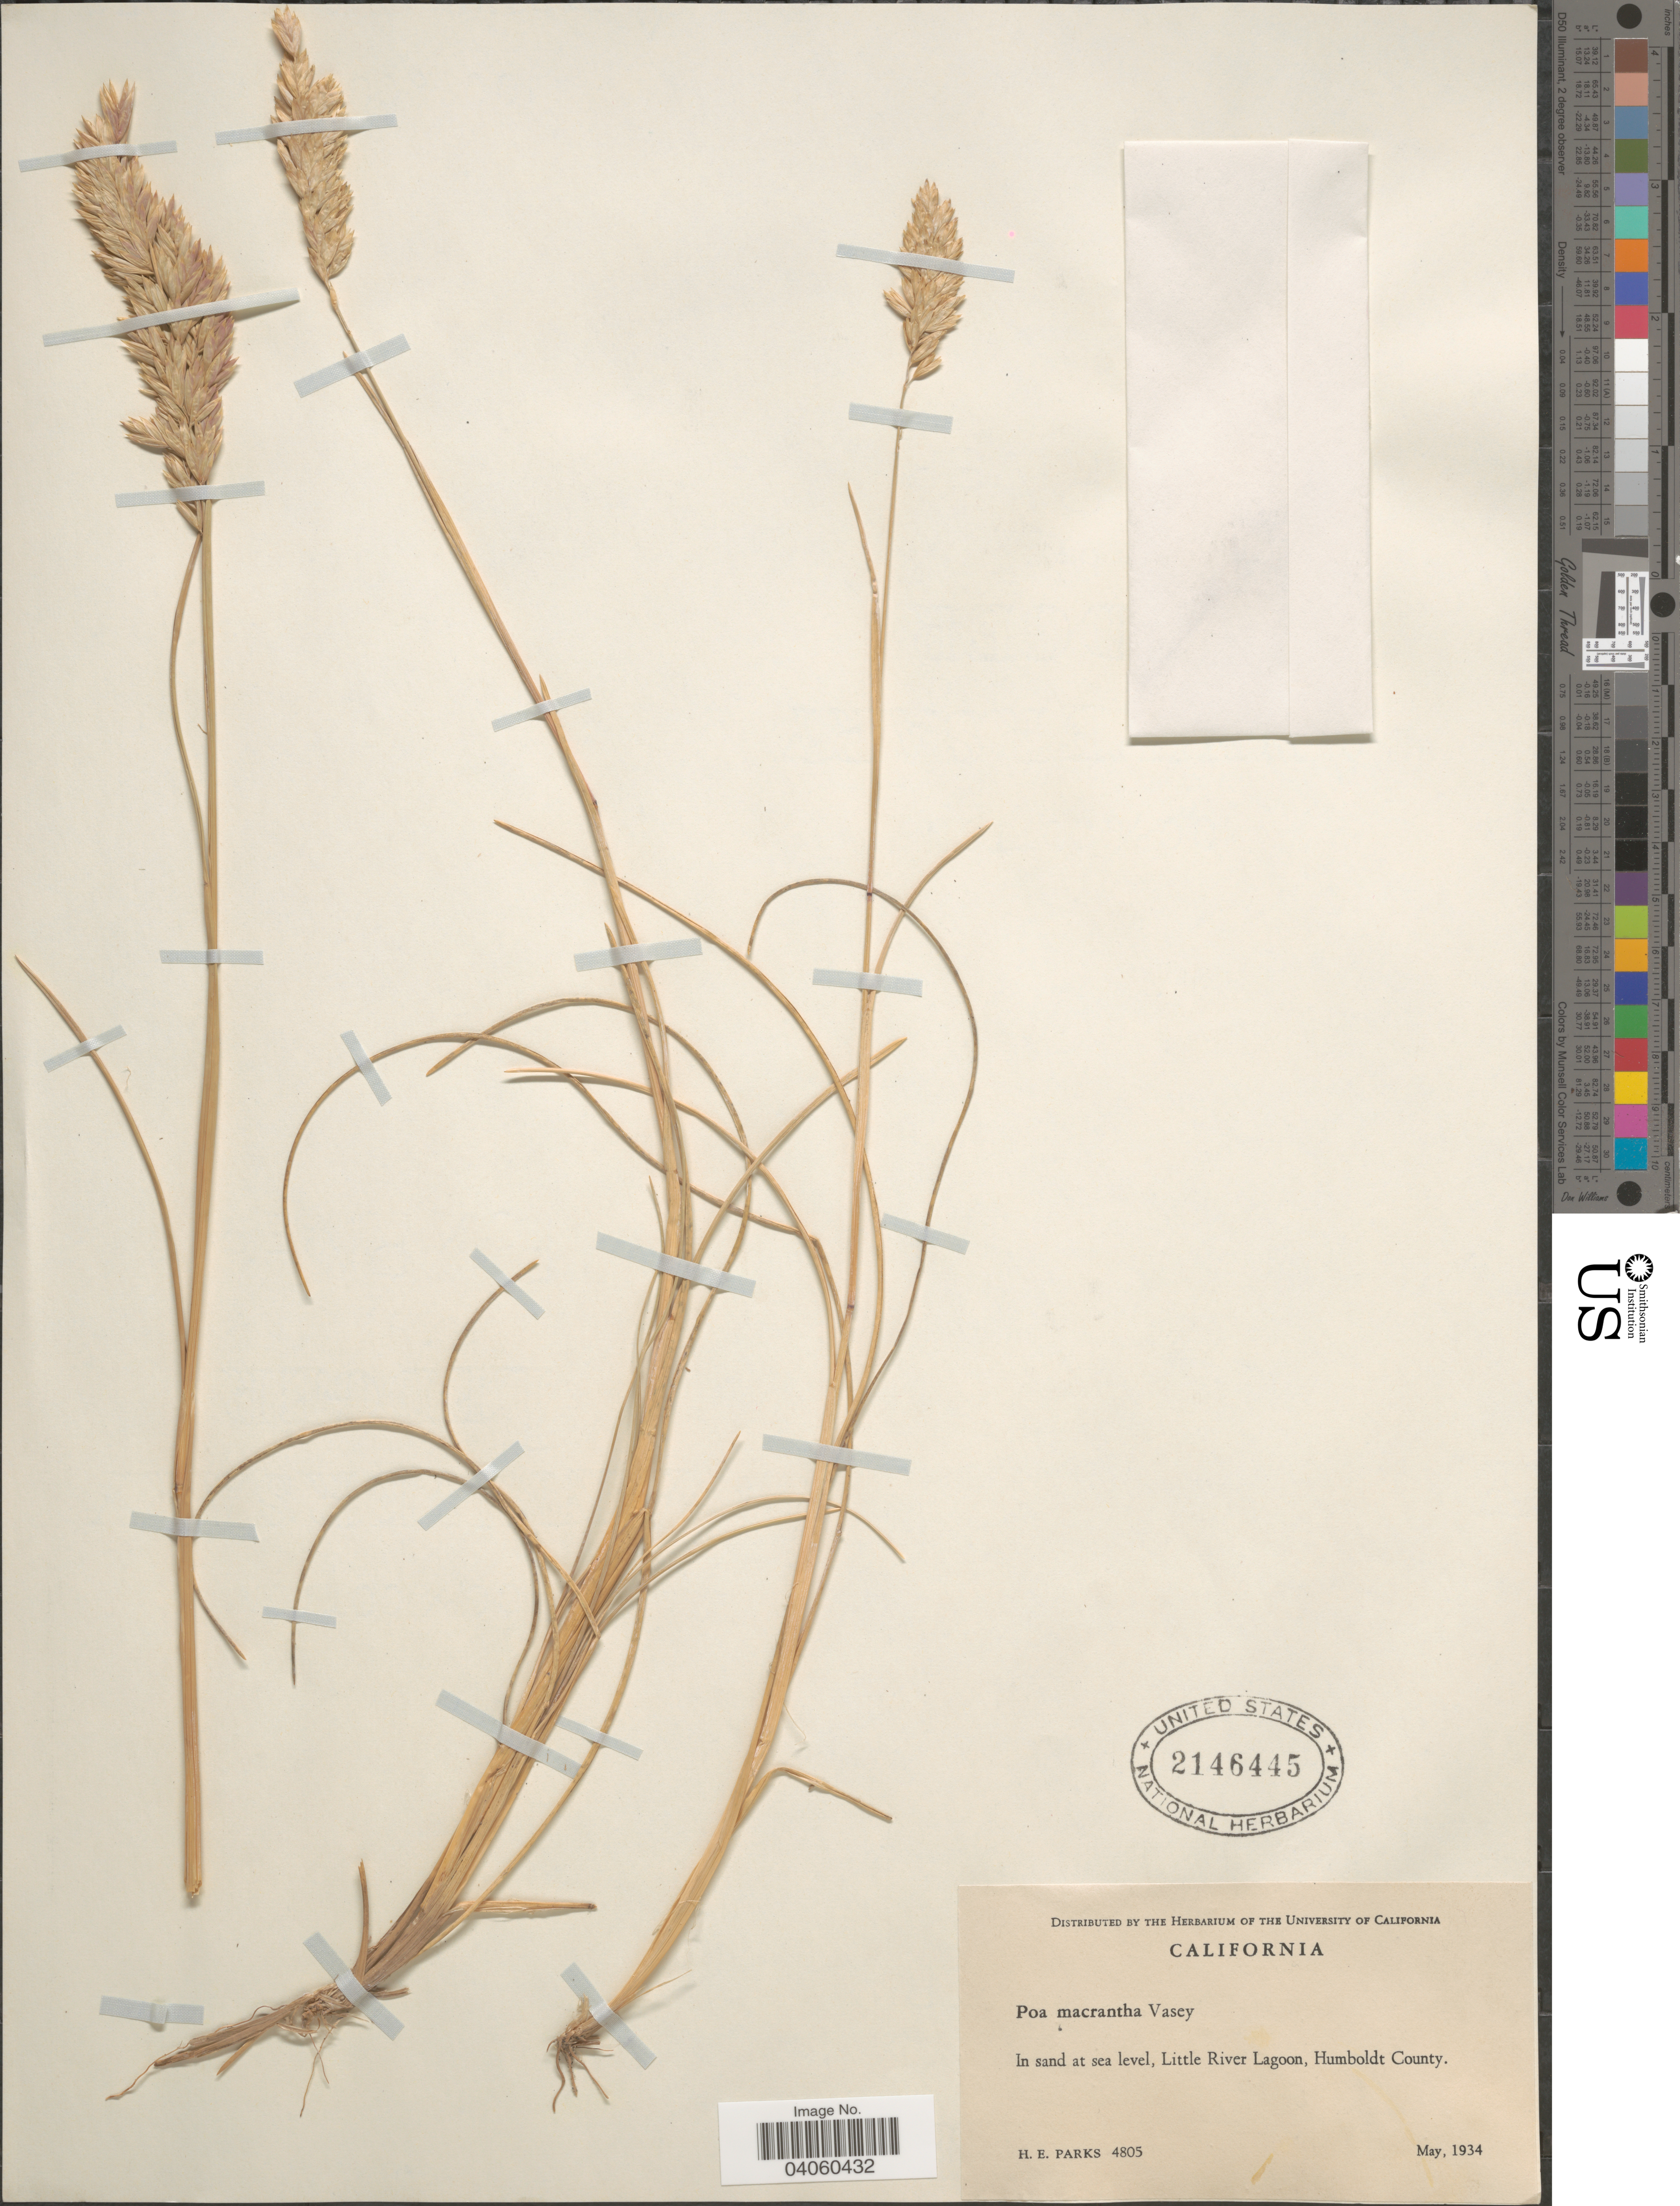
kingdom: Plantae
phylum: Tracheophyta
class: Liliopsida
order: Poales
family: Poaceae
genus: Poa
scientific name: Poa macrantha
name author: Vasey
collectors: H. E. Parks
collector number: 4805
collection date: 1934-05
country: United States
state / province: California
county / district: Humboldt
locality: Little River Lagoon, Humboldt County.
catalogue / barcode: US 2146445